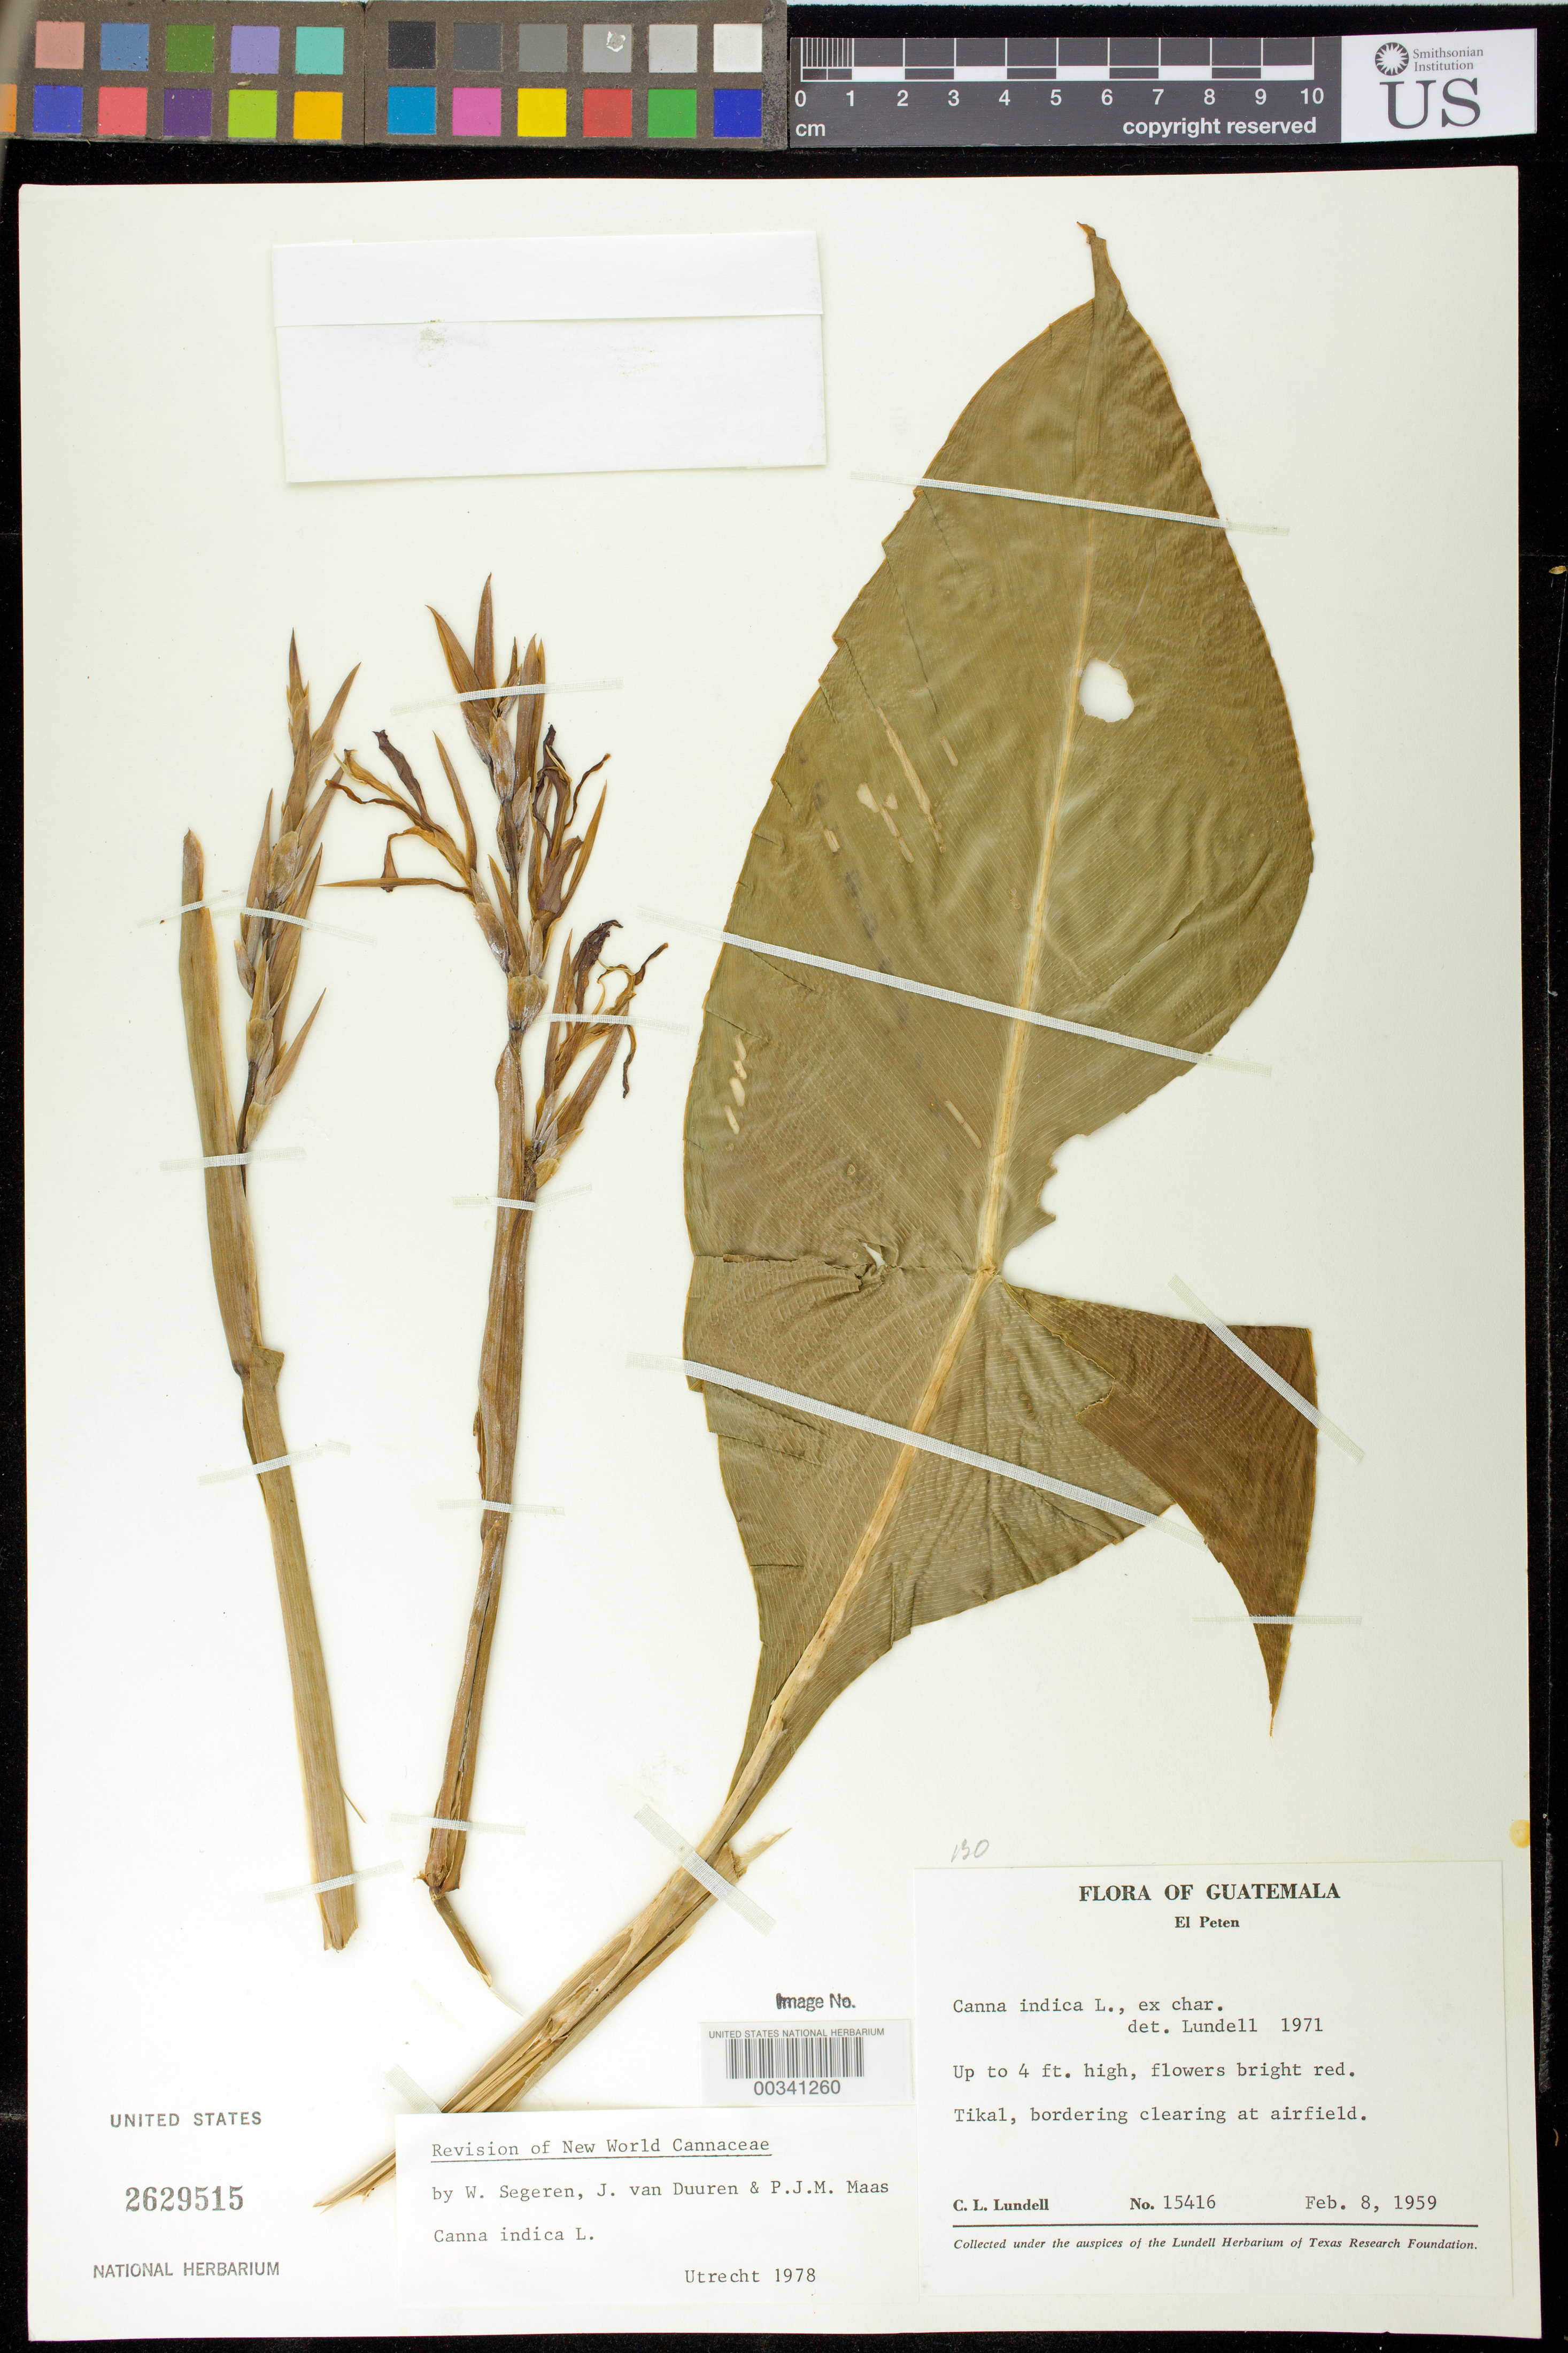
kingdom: Plantae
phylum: Tracheophyta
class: Liliopsida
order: Zingiberales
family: Cannaceae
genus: Canna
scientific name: Canna indica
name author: L.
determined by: Segeren, W.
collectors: C. L. Lundell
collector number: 15416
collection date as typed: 08 Feb 1959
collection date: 1959-02-08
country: Guatemala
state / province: El Petén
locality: Tikal, bordering clearing at airfield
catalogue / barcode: US 2629515